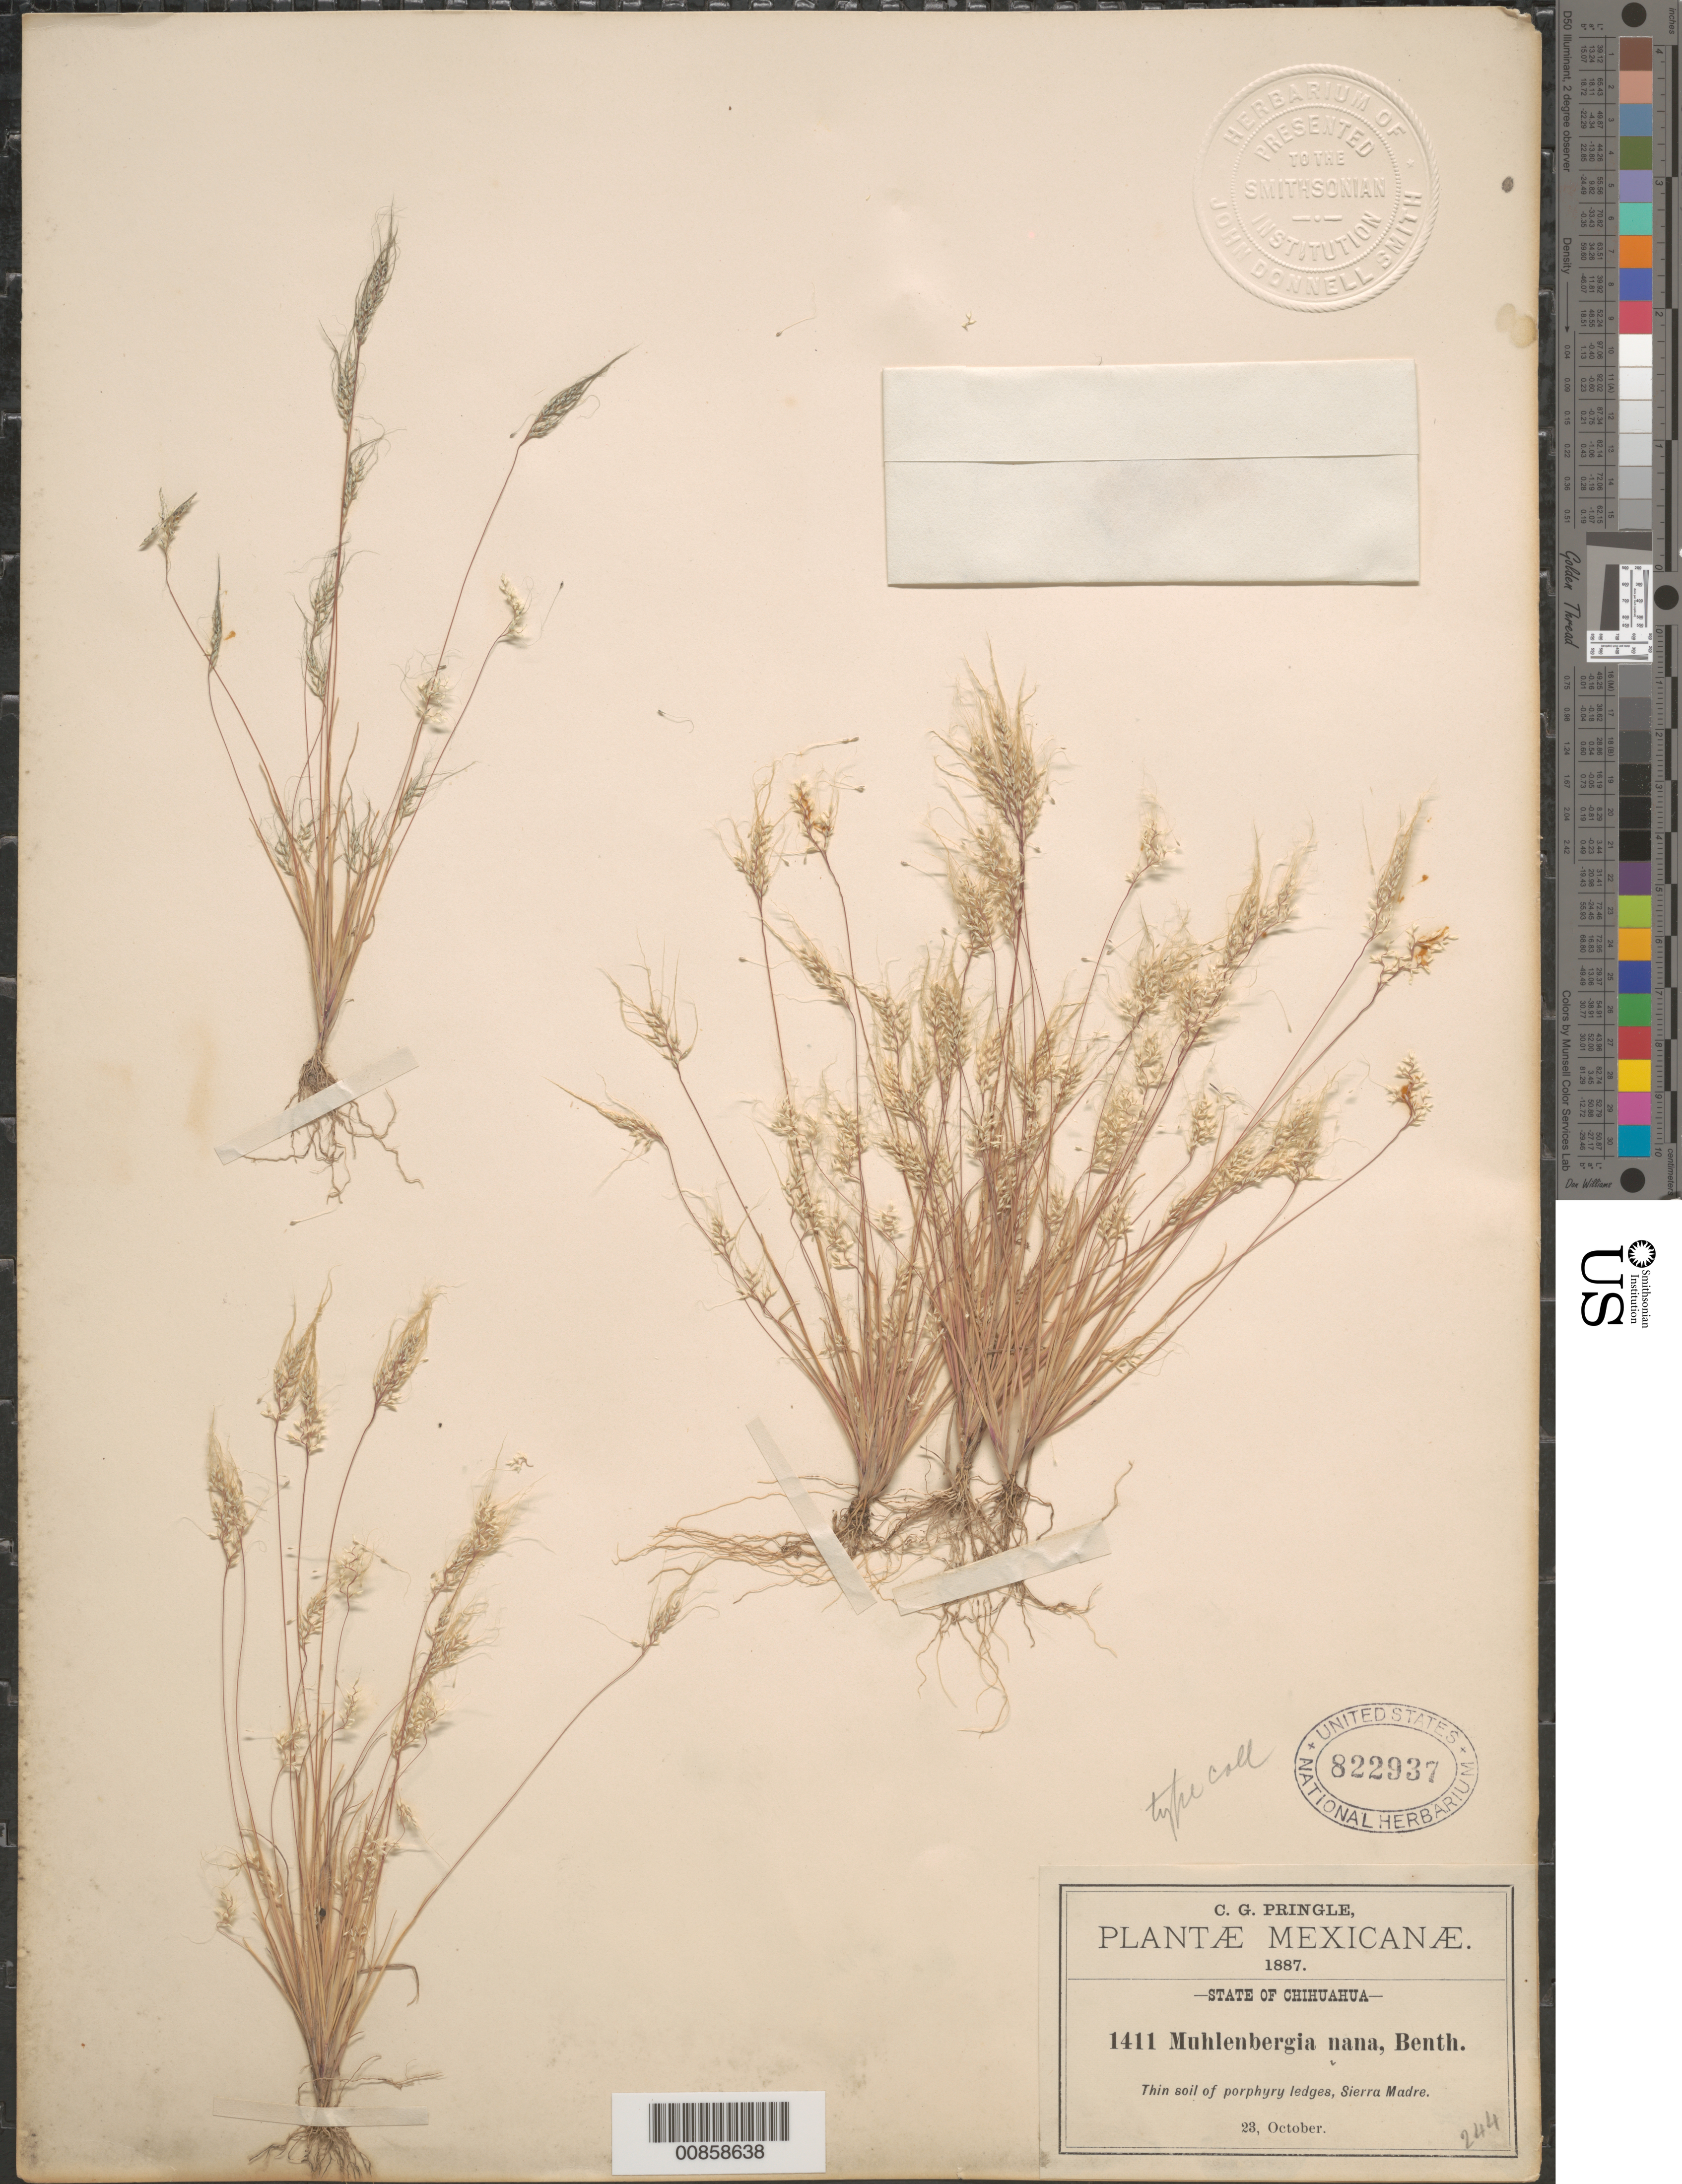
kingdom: Plantae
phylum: Tracheophyta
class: Liliopsida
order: Poales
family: Poaceae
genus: Muhlenbergia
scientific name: Muhlenbergia crispiseta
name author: Hitchc.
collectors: C. G. Pringle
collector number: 1411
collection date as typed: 23 Oct 1887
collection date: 1887-10-23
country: Mexico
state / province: Guerrero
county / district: Guerrero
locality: Sierra Madre, porphyry ledges near Guerrero, mpio. Guerrero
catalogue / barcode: US 822937